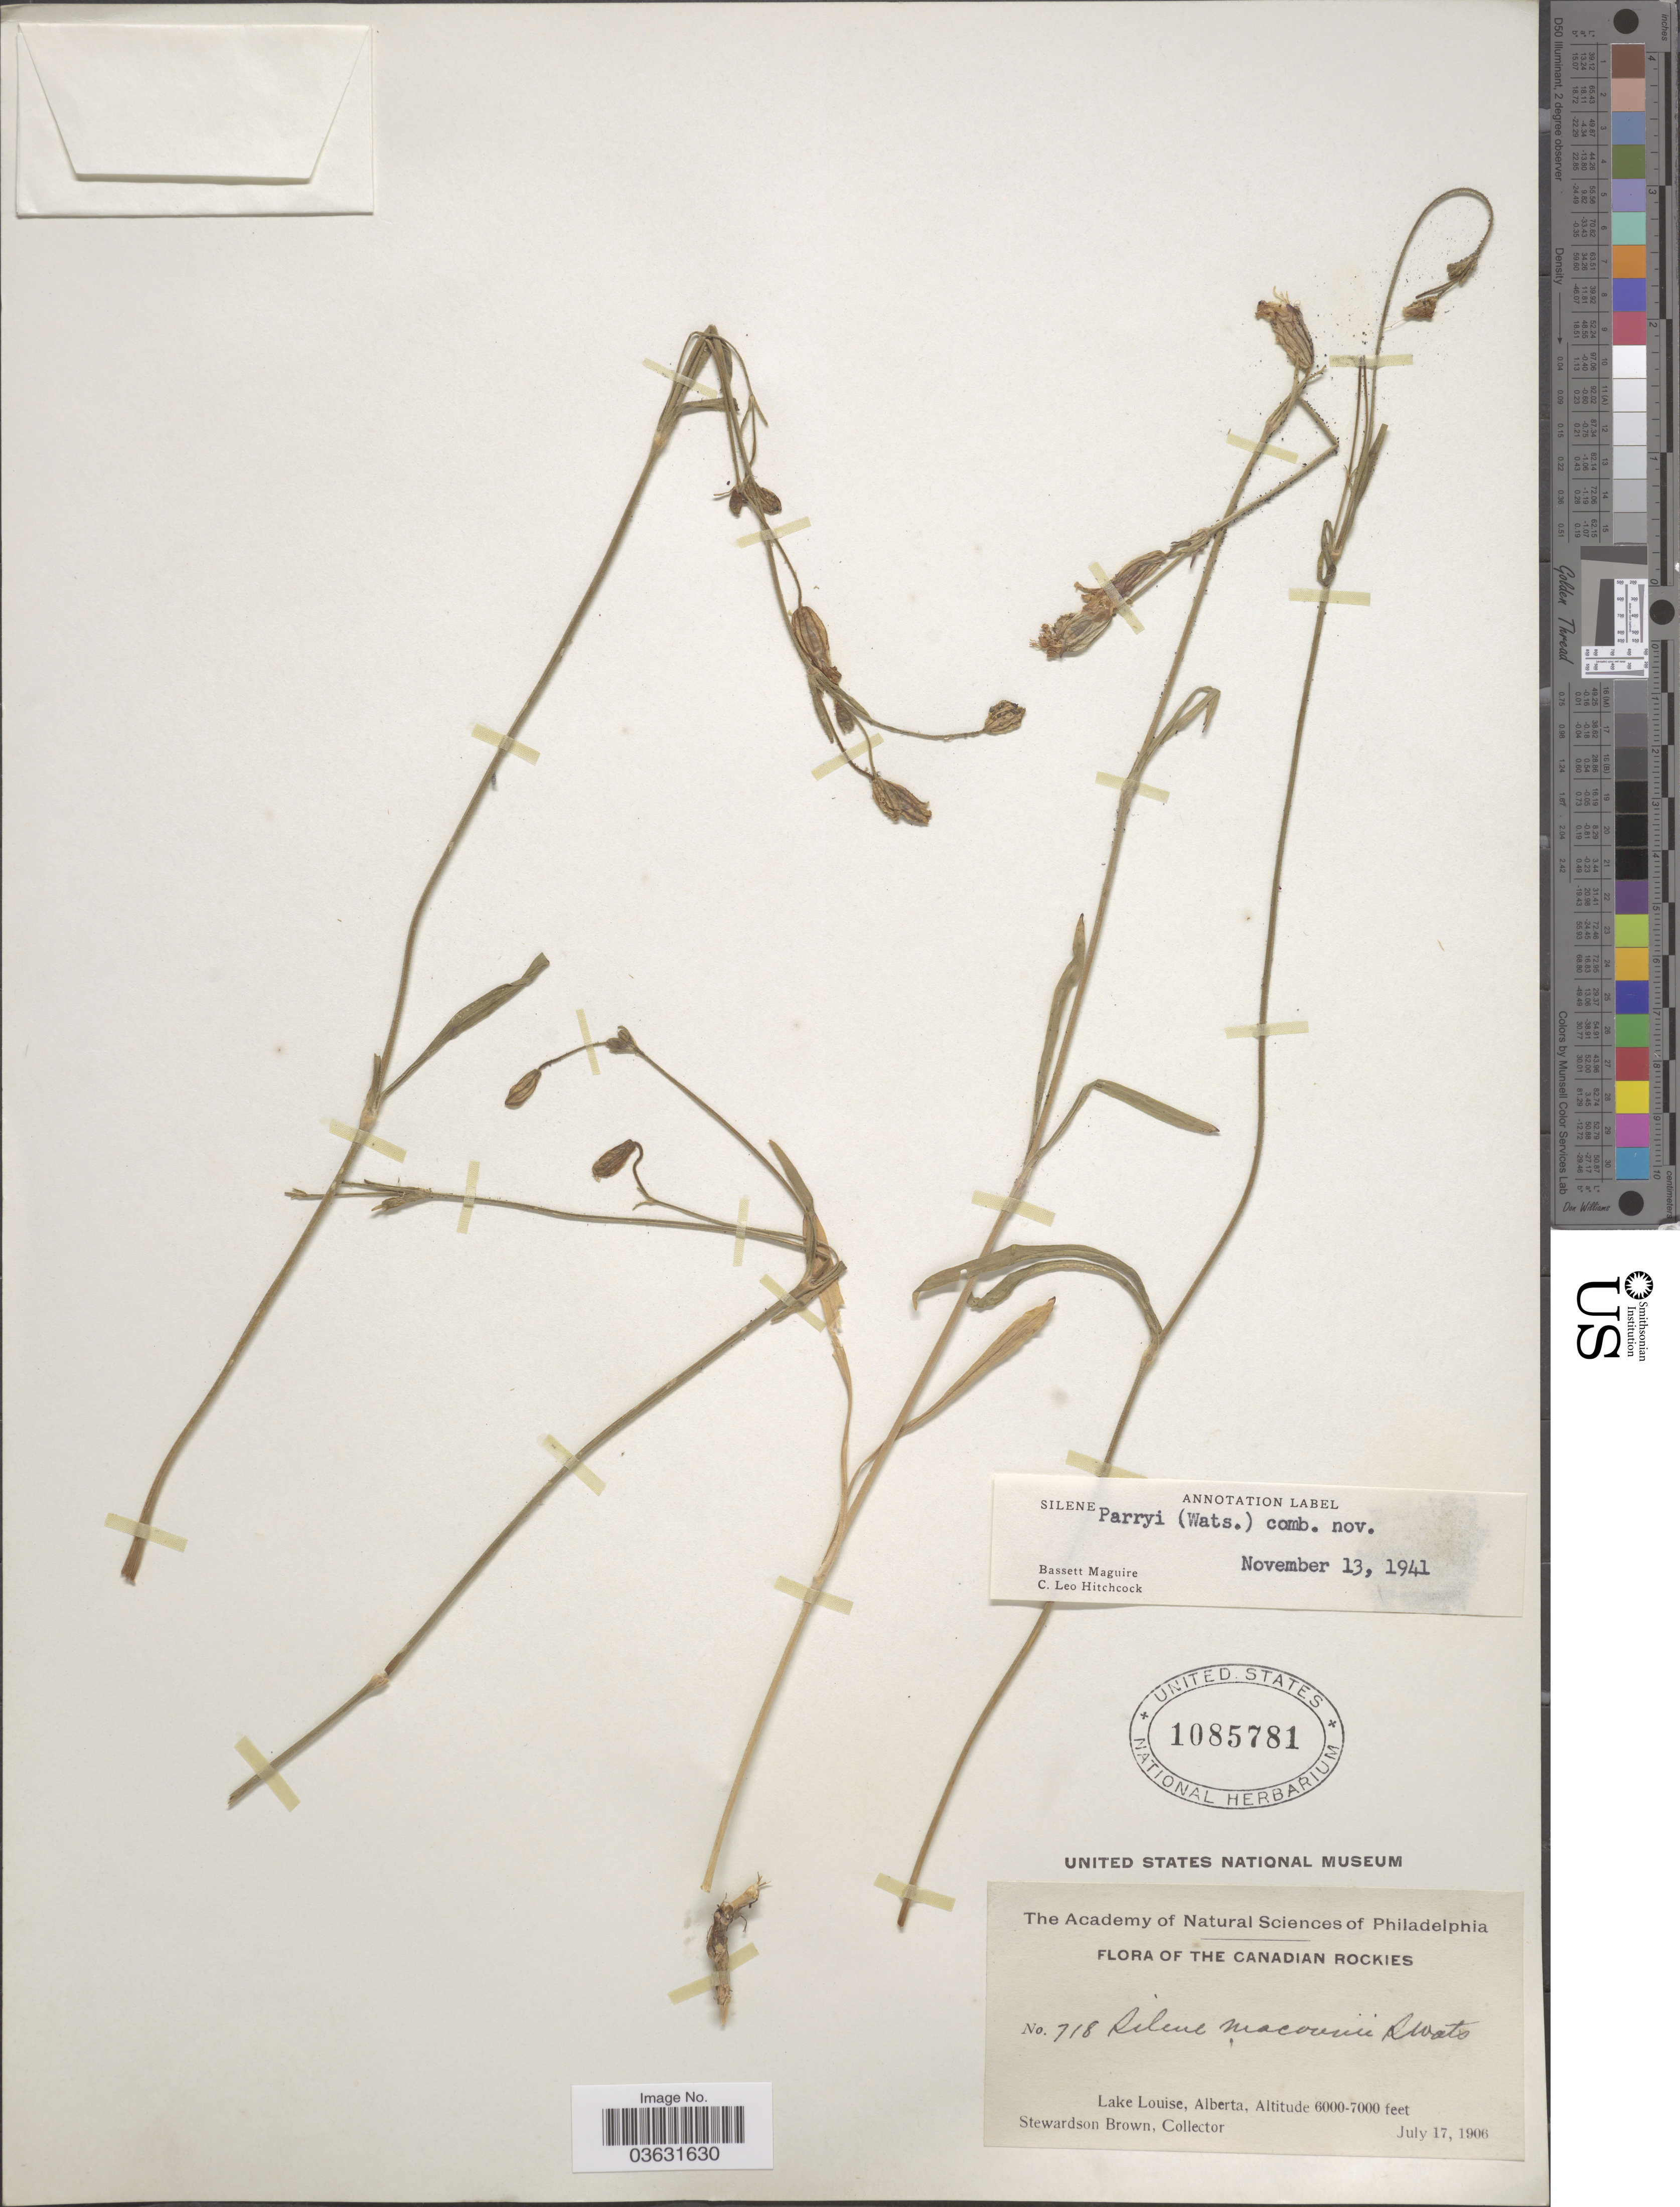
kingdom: Plantae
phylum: Tracheophyta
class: Magnoliopsida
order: Caryophyllales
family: Caryophyllaceae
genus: Silene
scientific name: Silene parryi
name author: (S. Watson) C.L. Hitchc. & Maguire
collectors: S. Brown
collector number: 718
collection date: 1906-07-17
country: Canada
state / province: Alberta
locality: The Canadian Rockies. Lake Louise.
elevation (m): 1829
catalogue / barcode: US 1085781